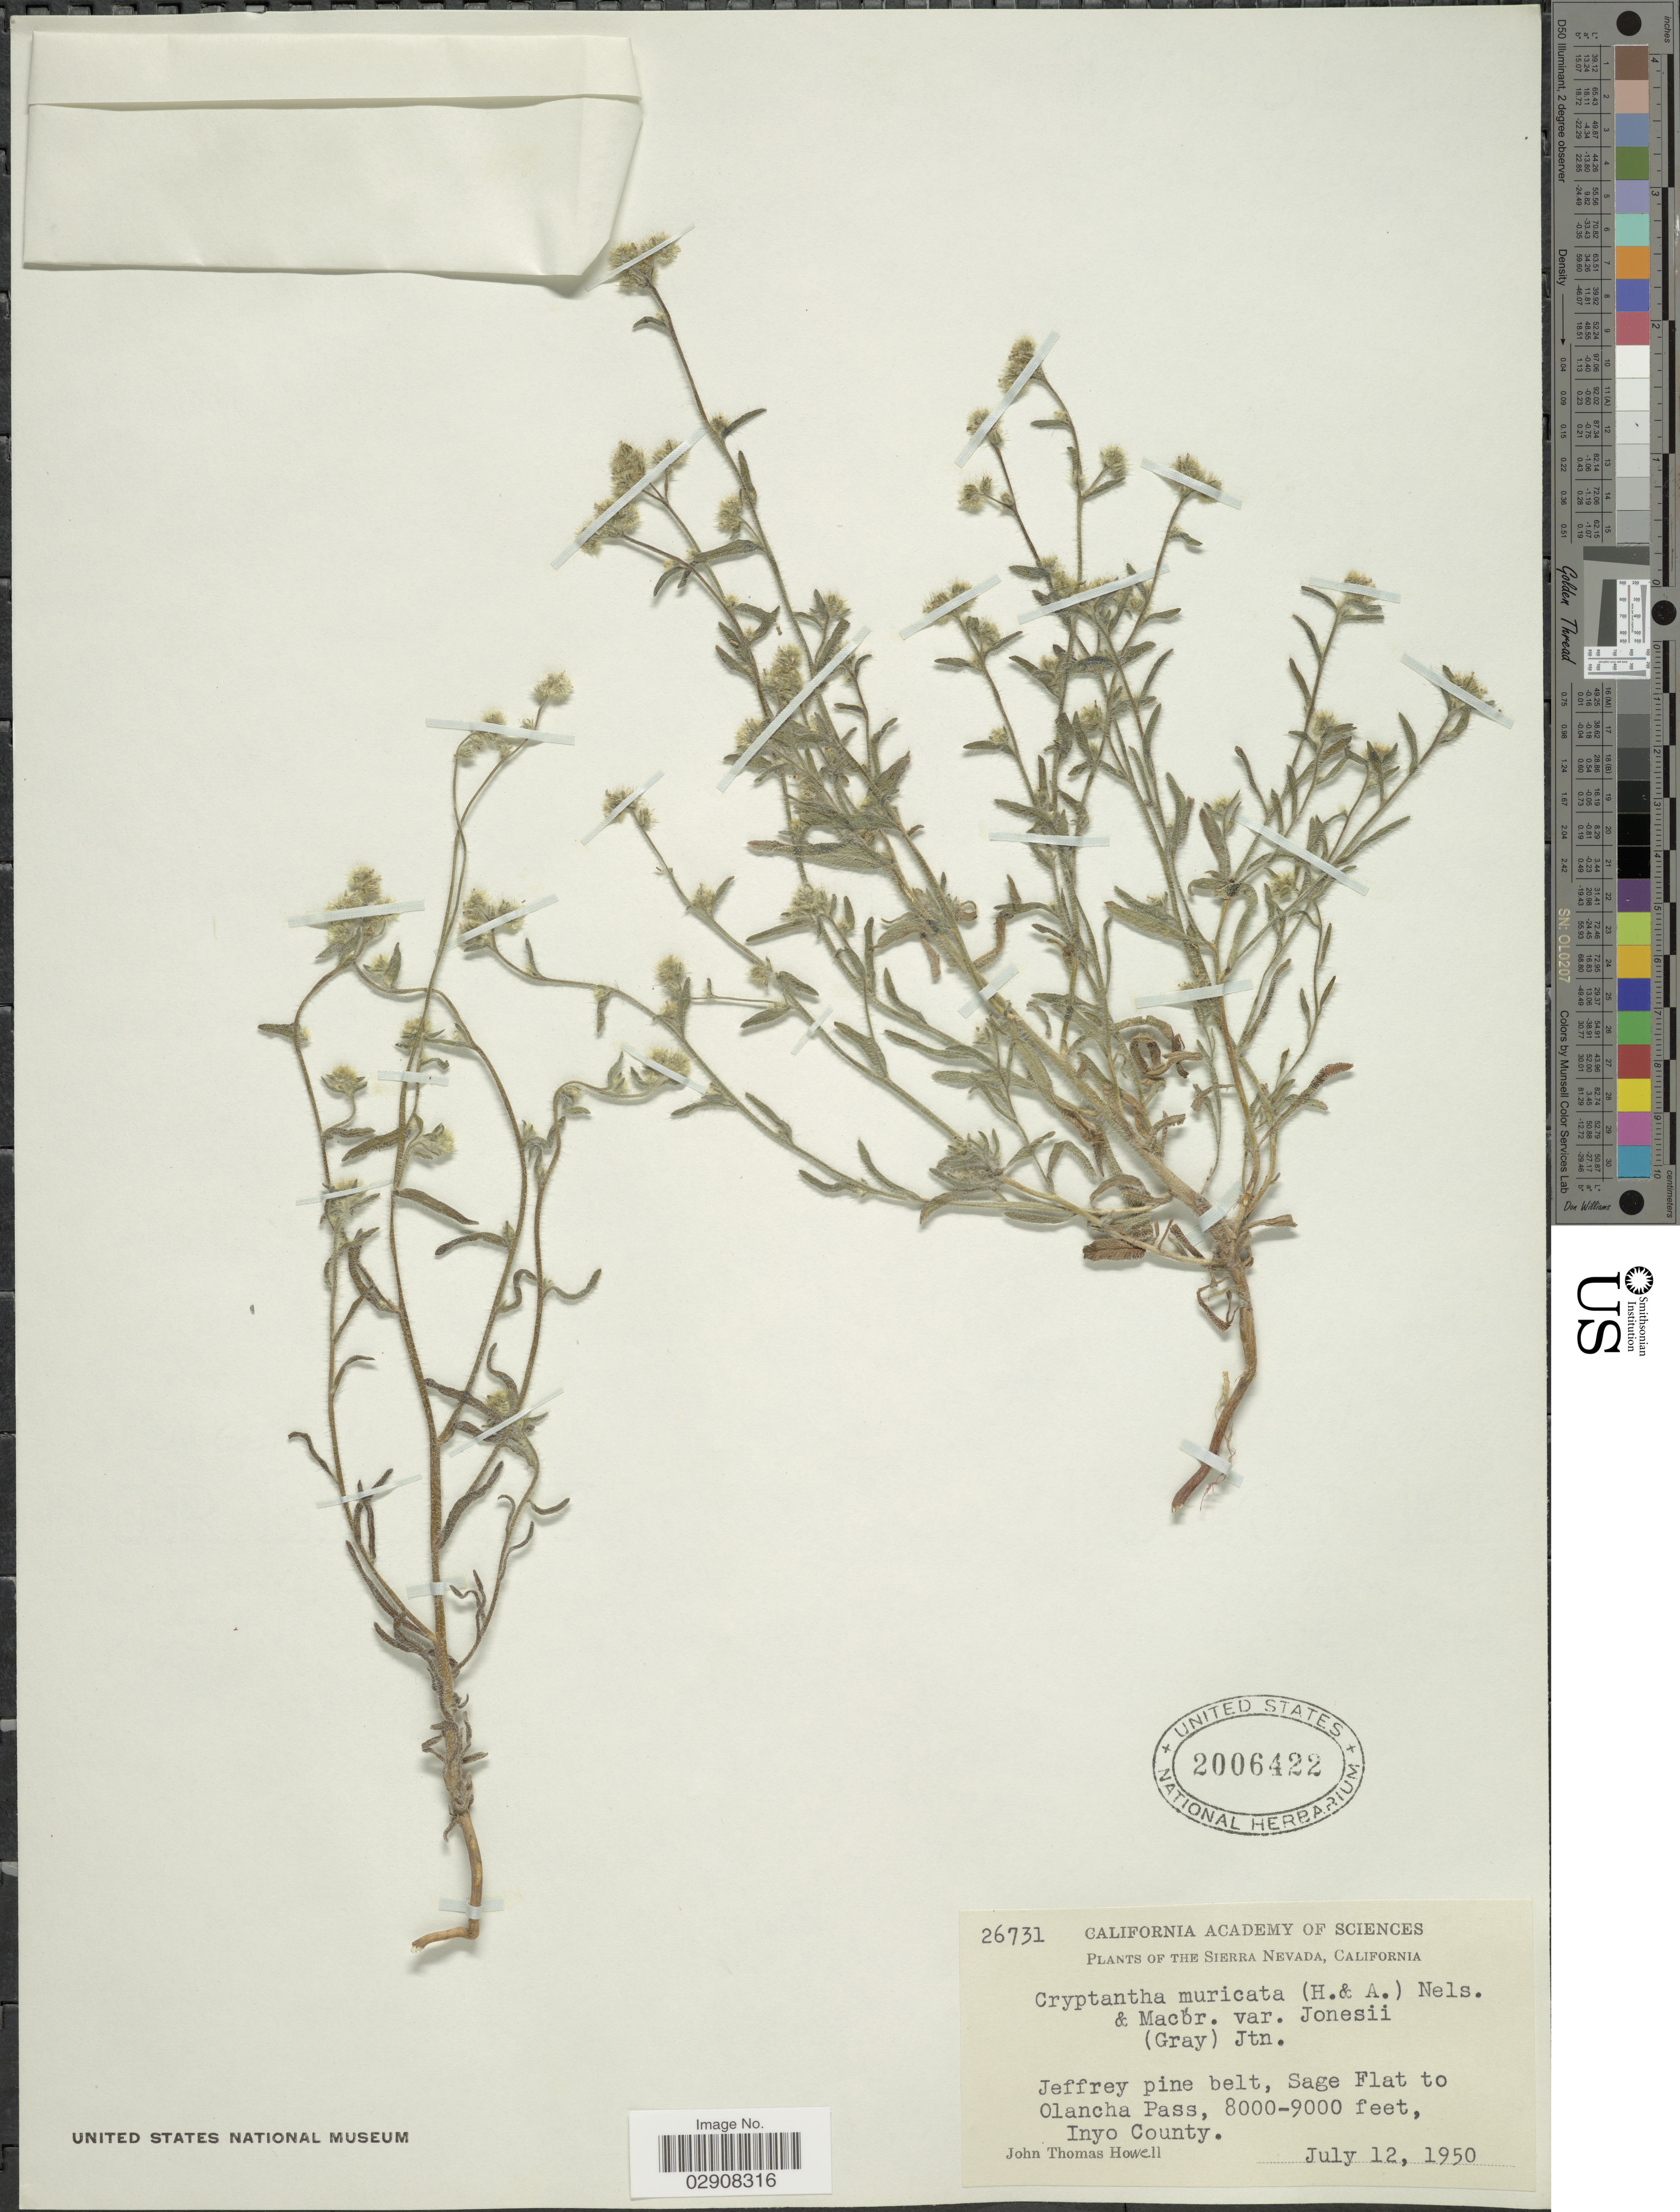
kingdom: Plantae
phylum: Tracheophyta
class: Magnoliopsida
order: Boraginales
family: Boraginaceae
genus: Cryptantha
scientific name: Cryptantha muricata var. jonesii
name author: (A. Gray) I.M. Johnst.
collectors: J. T. Howell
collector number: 26731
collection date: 1950-07-12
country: United States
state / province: California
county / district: Inyo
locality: Sierra Nevada, Jeffrey pine belt, Sage Flat to Olancha Pass, Inyo County.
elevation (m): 2438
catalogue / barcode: US 2006422